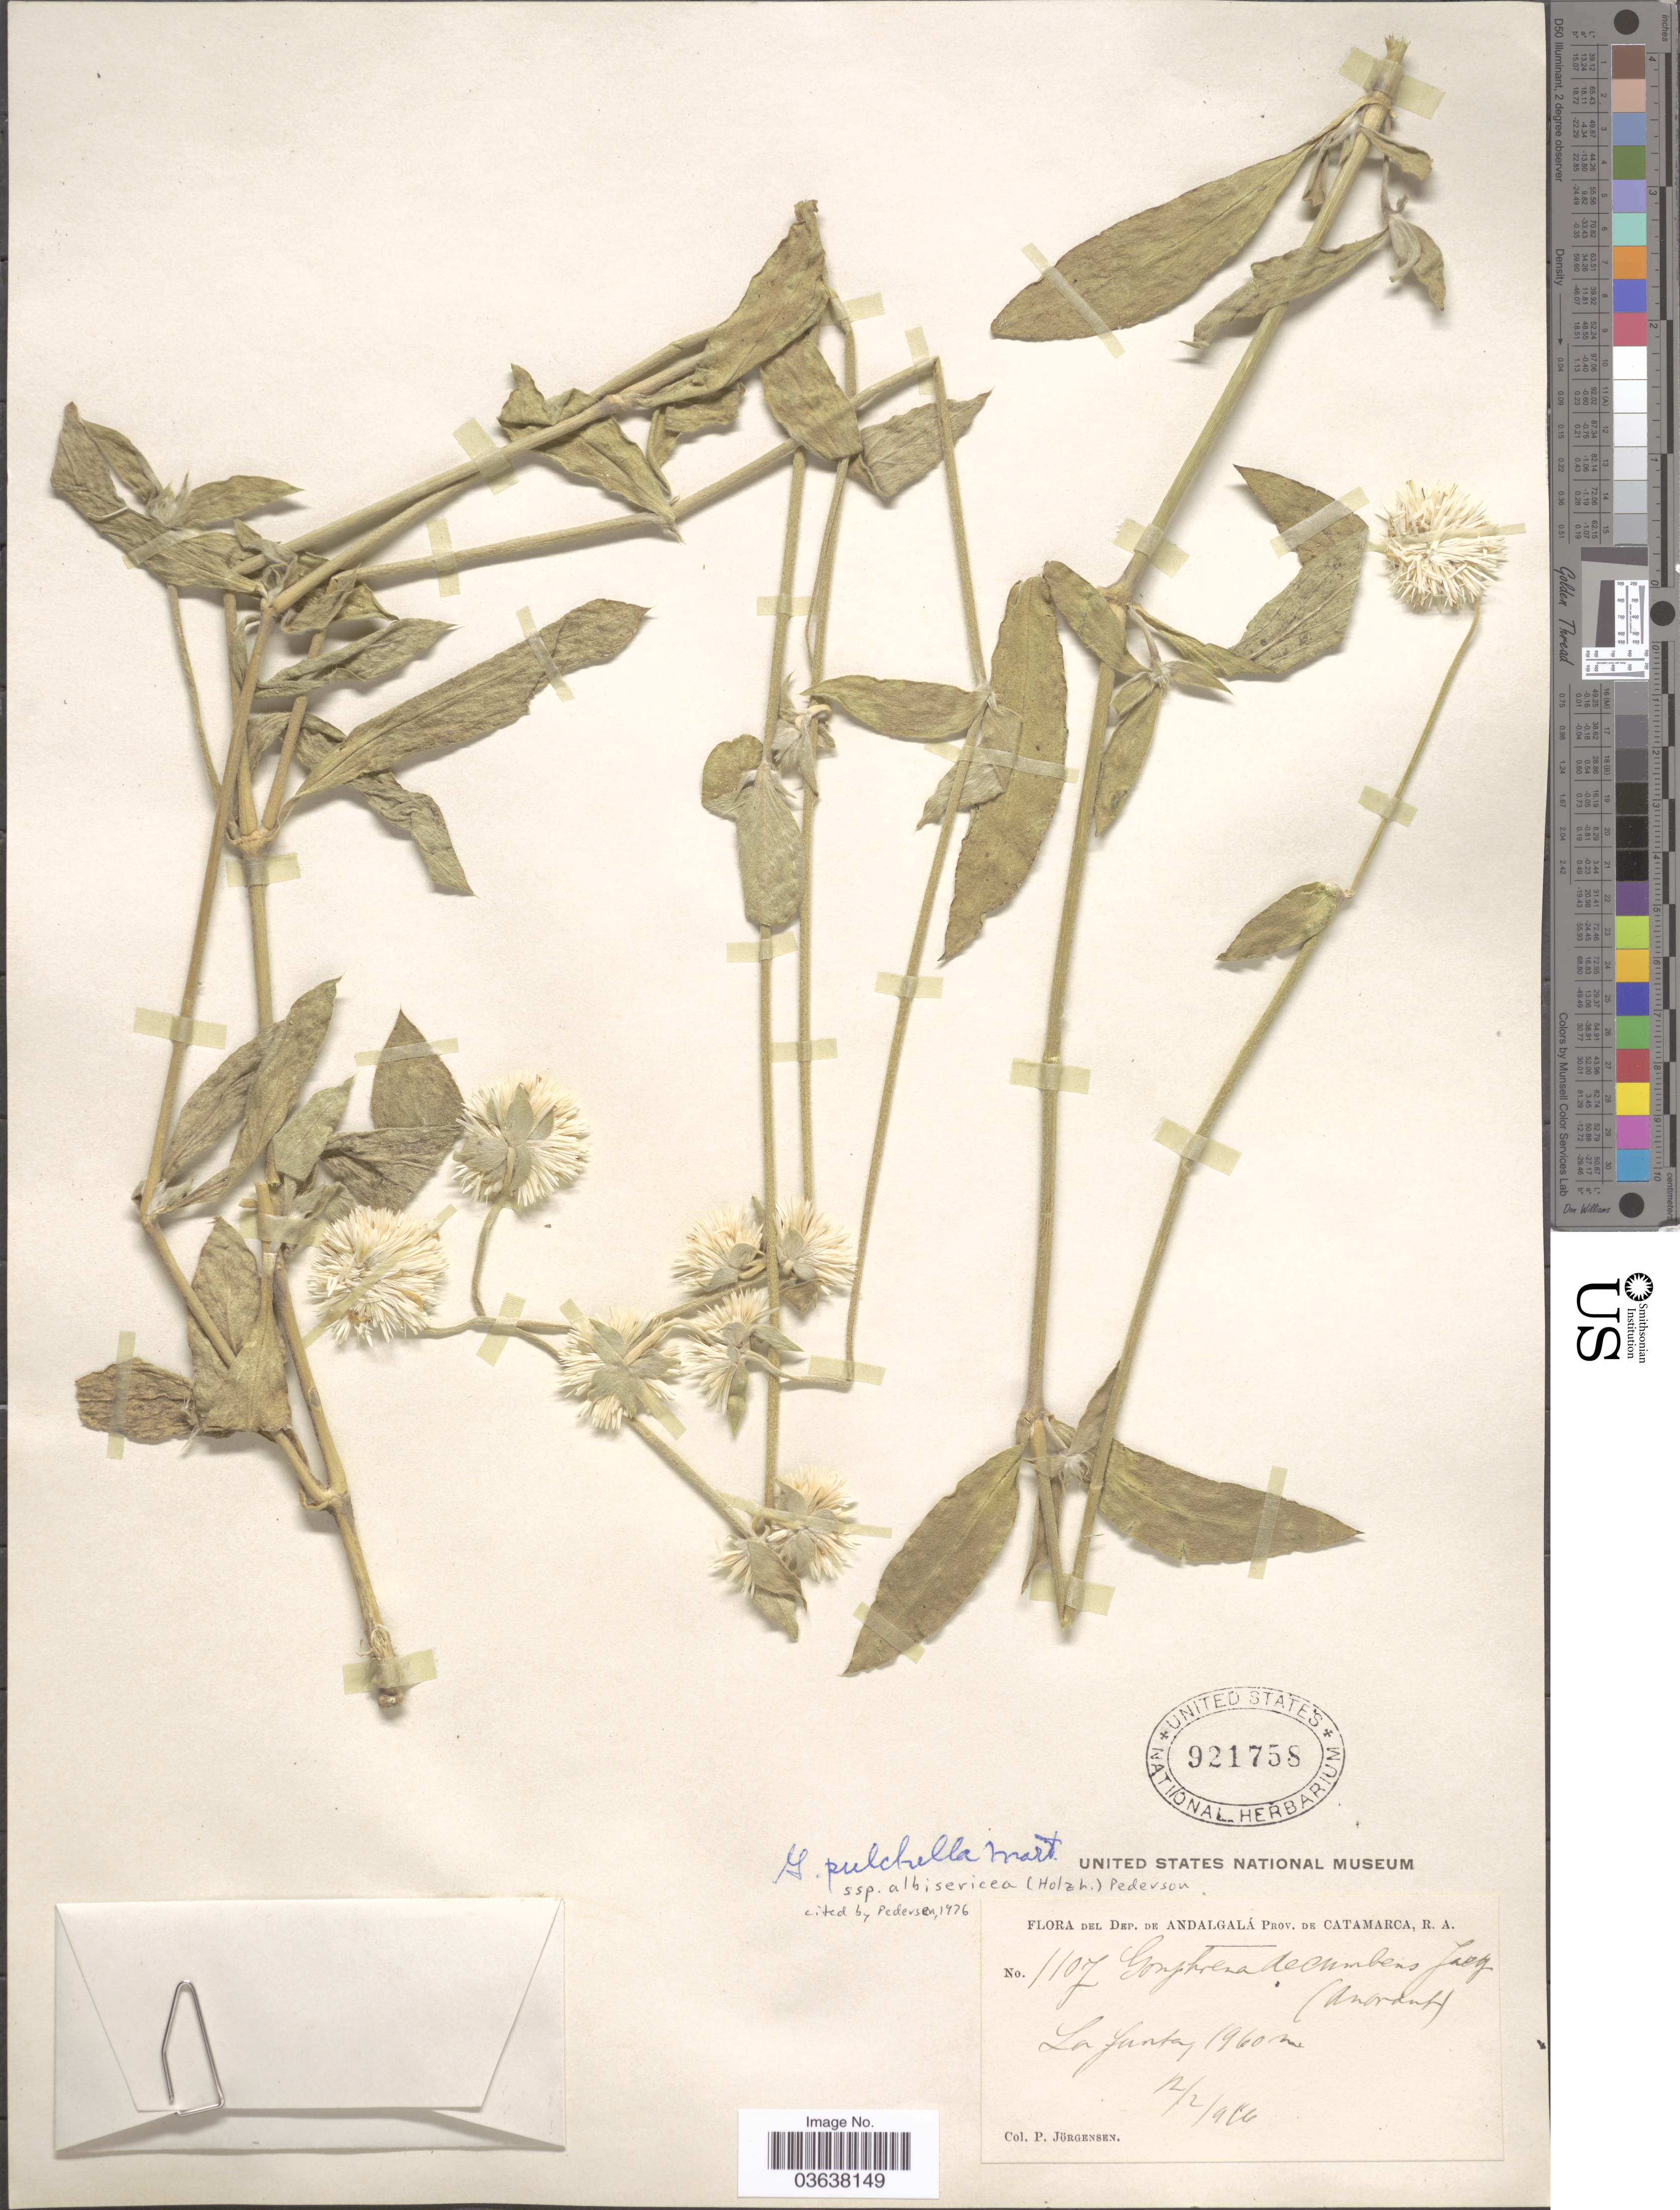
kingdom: Plantae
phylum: Tracheophyta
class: Magnoliopsida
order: Caryophyllales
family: Amaranthaceae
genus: Gomphrena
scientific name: Gomphrena pulchella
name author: Mart.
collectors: P. Jörgensen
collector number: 1107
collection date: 1916-02-12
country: Argentina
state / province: Catamarca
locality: Dep. de Andalgalá, Prov. de Catamarca. La funta.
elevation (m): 1960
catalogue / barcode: US 921758